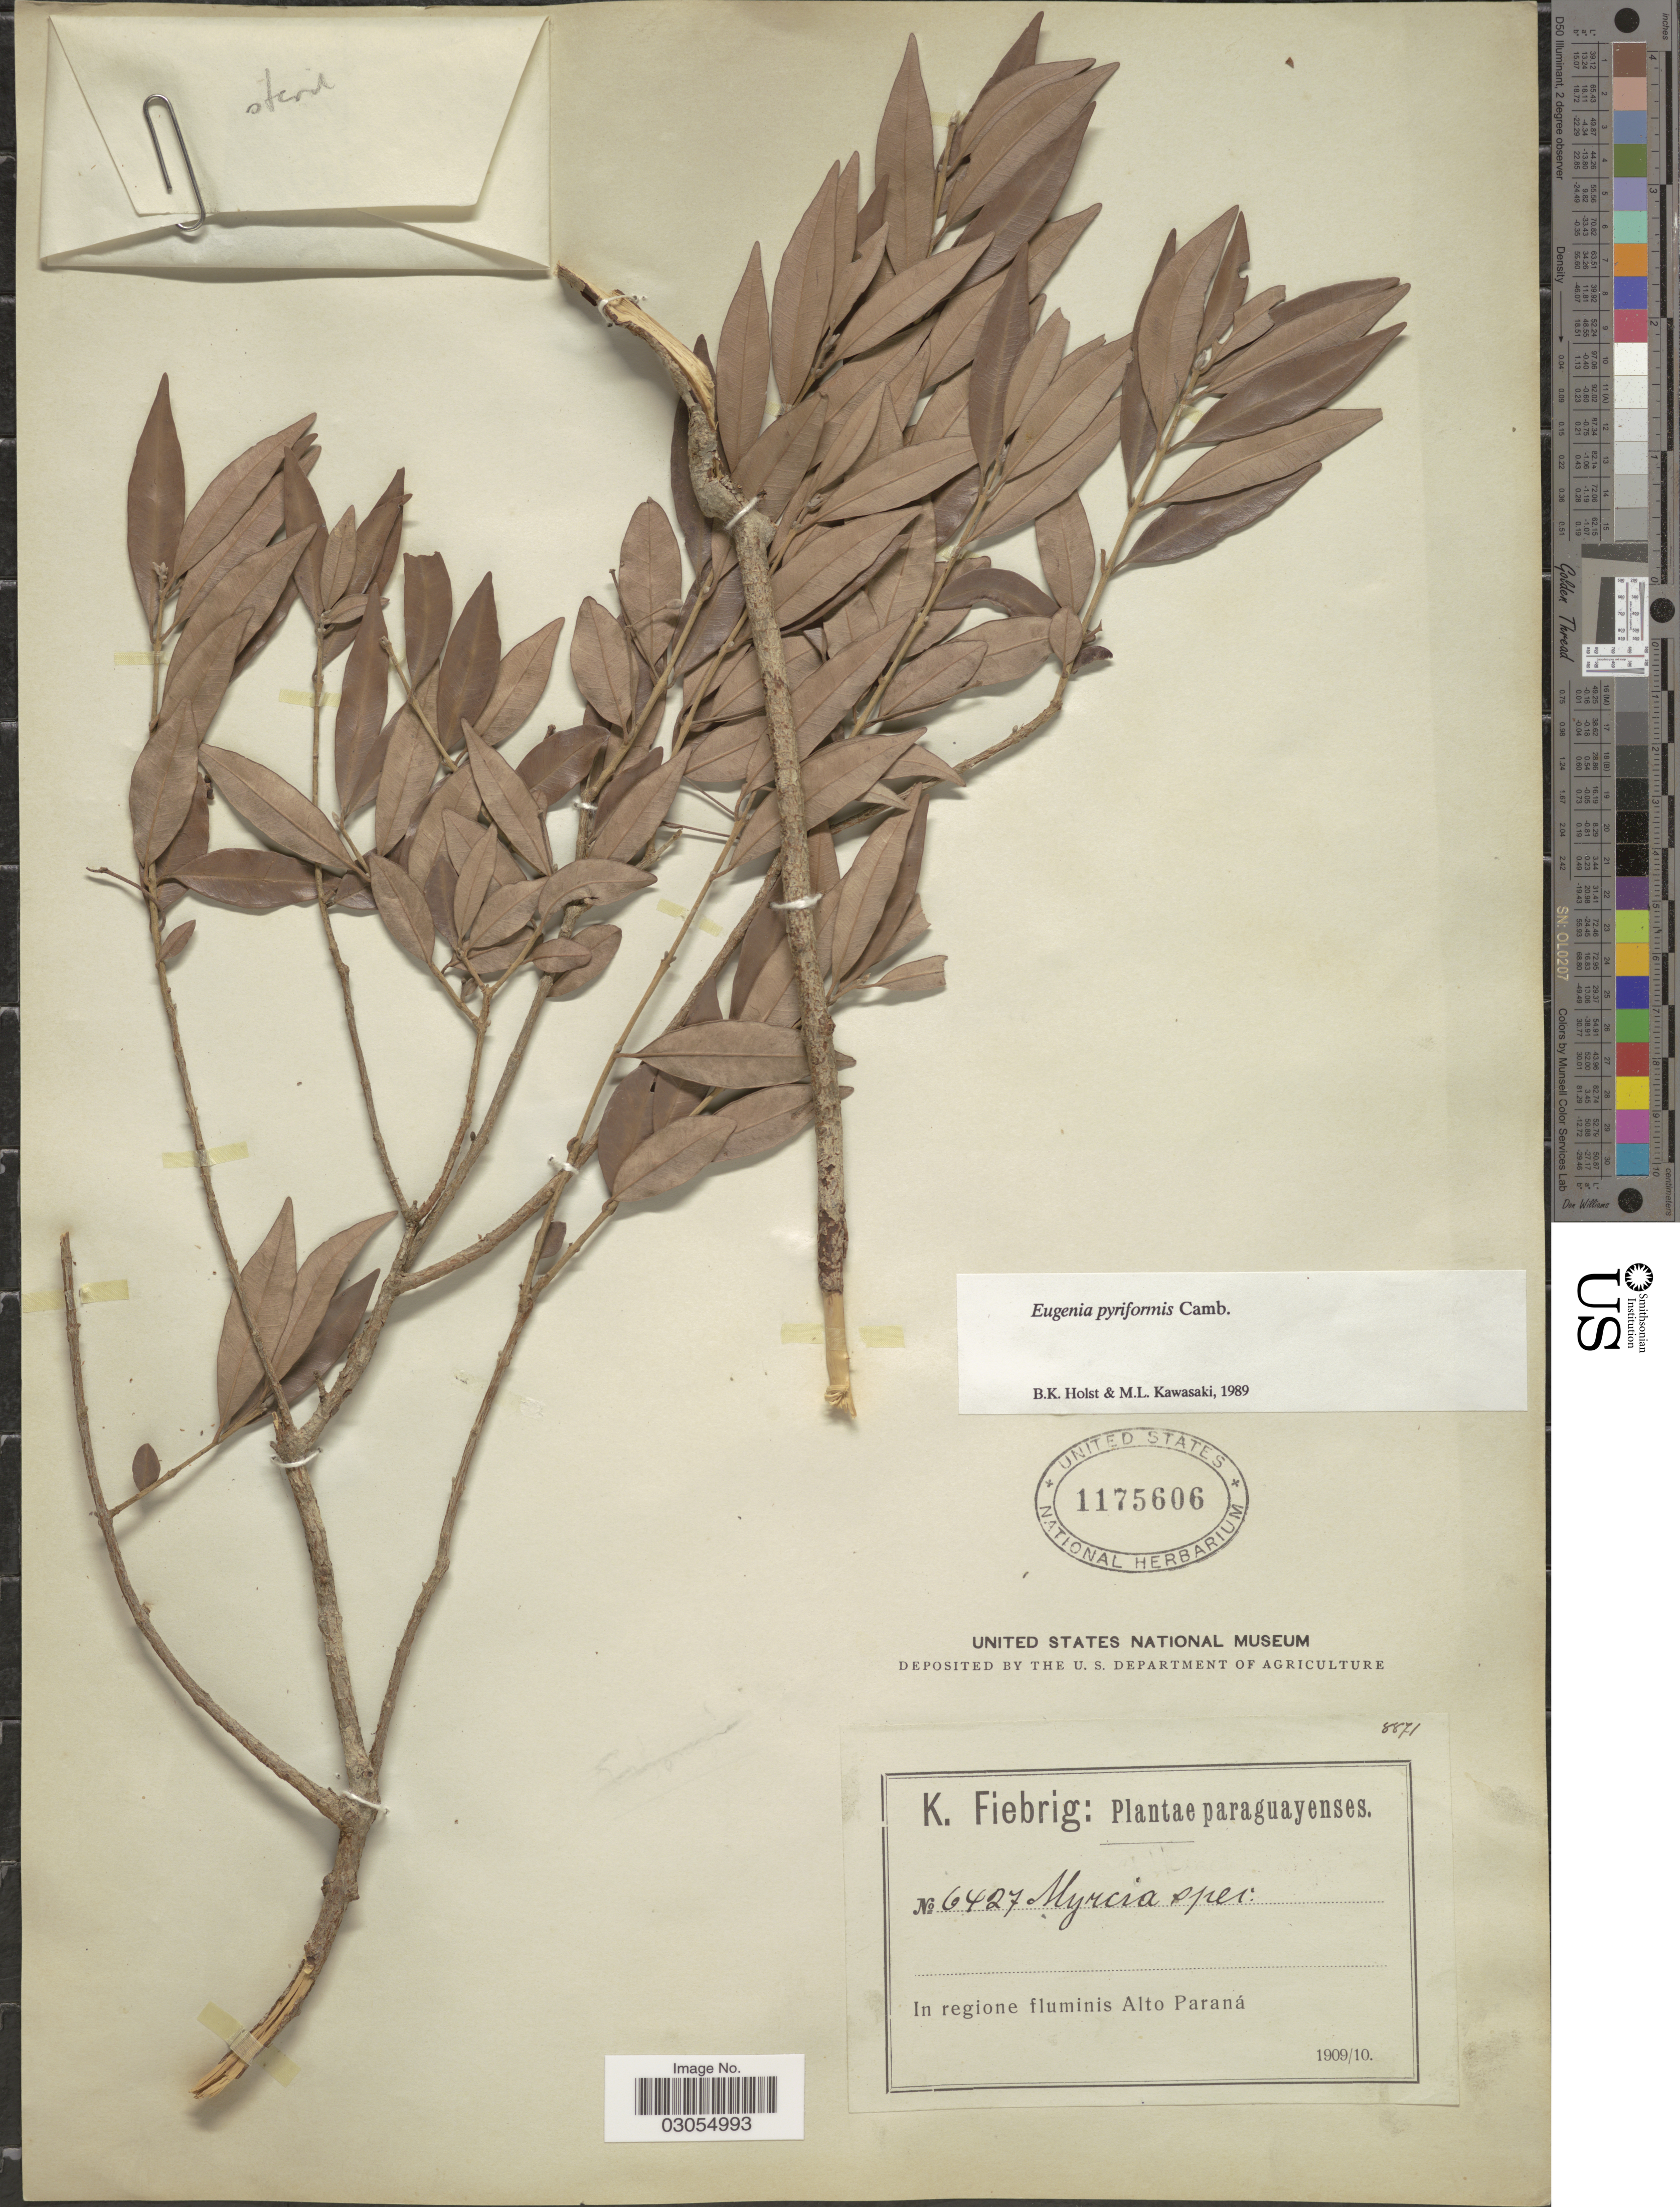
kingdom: Plantae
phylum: Tracheophyta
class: Magnoliopsida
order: Myrtales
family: Myrtaceae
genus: Eugenia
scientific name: Eugenia pyriformis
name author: Cambess.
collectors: K. Fiebrig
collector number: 6427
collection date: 1909/1910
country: Paraguay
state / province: Alto Parana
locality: In regione fluminis Alto Paraná.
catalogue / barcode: US 1175606